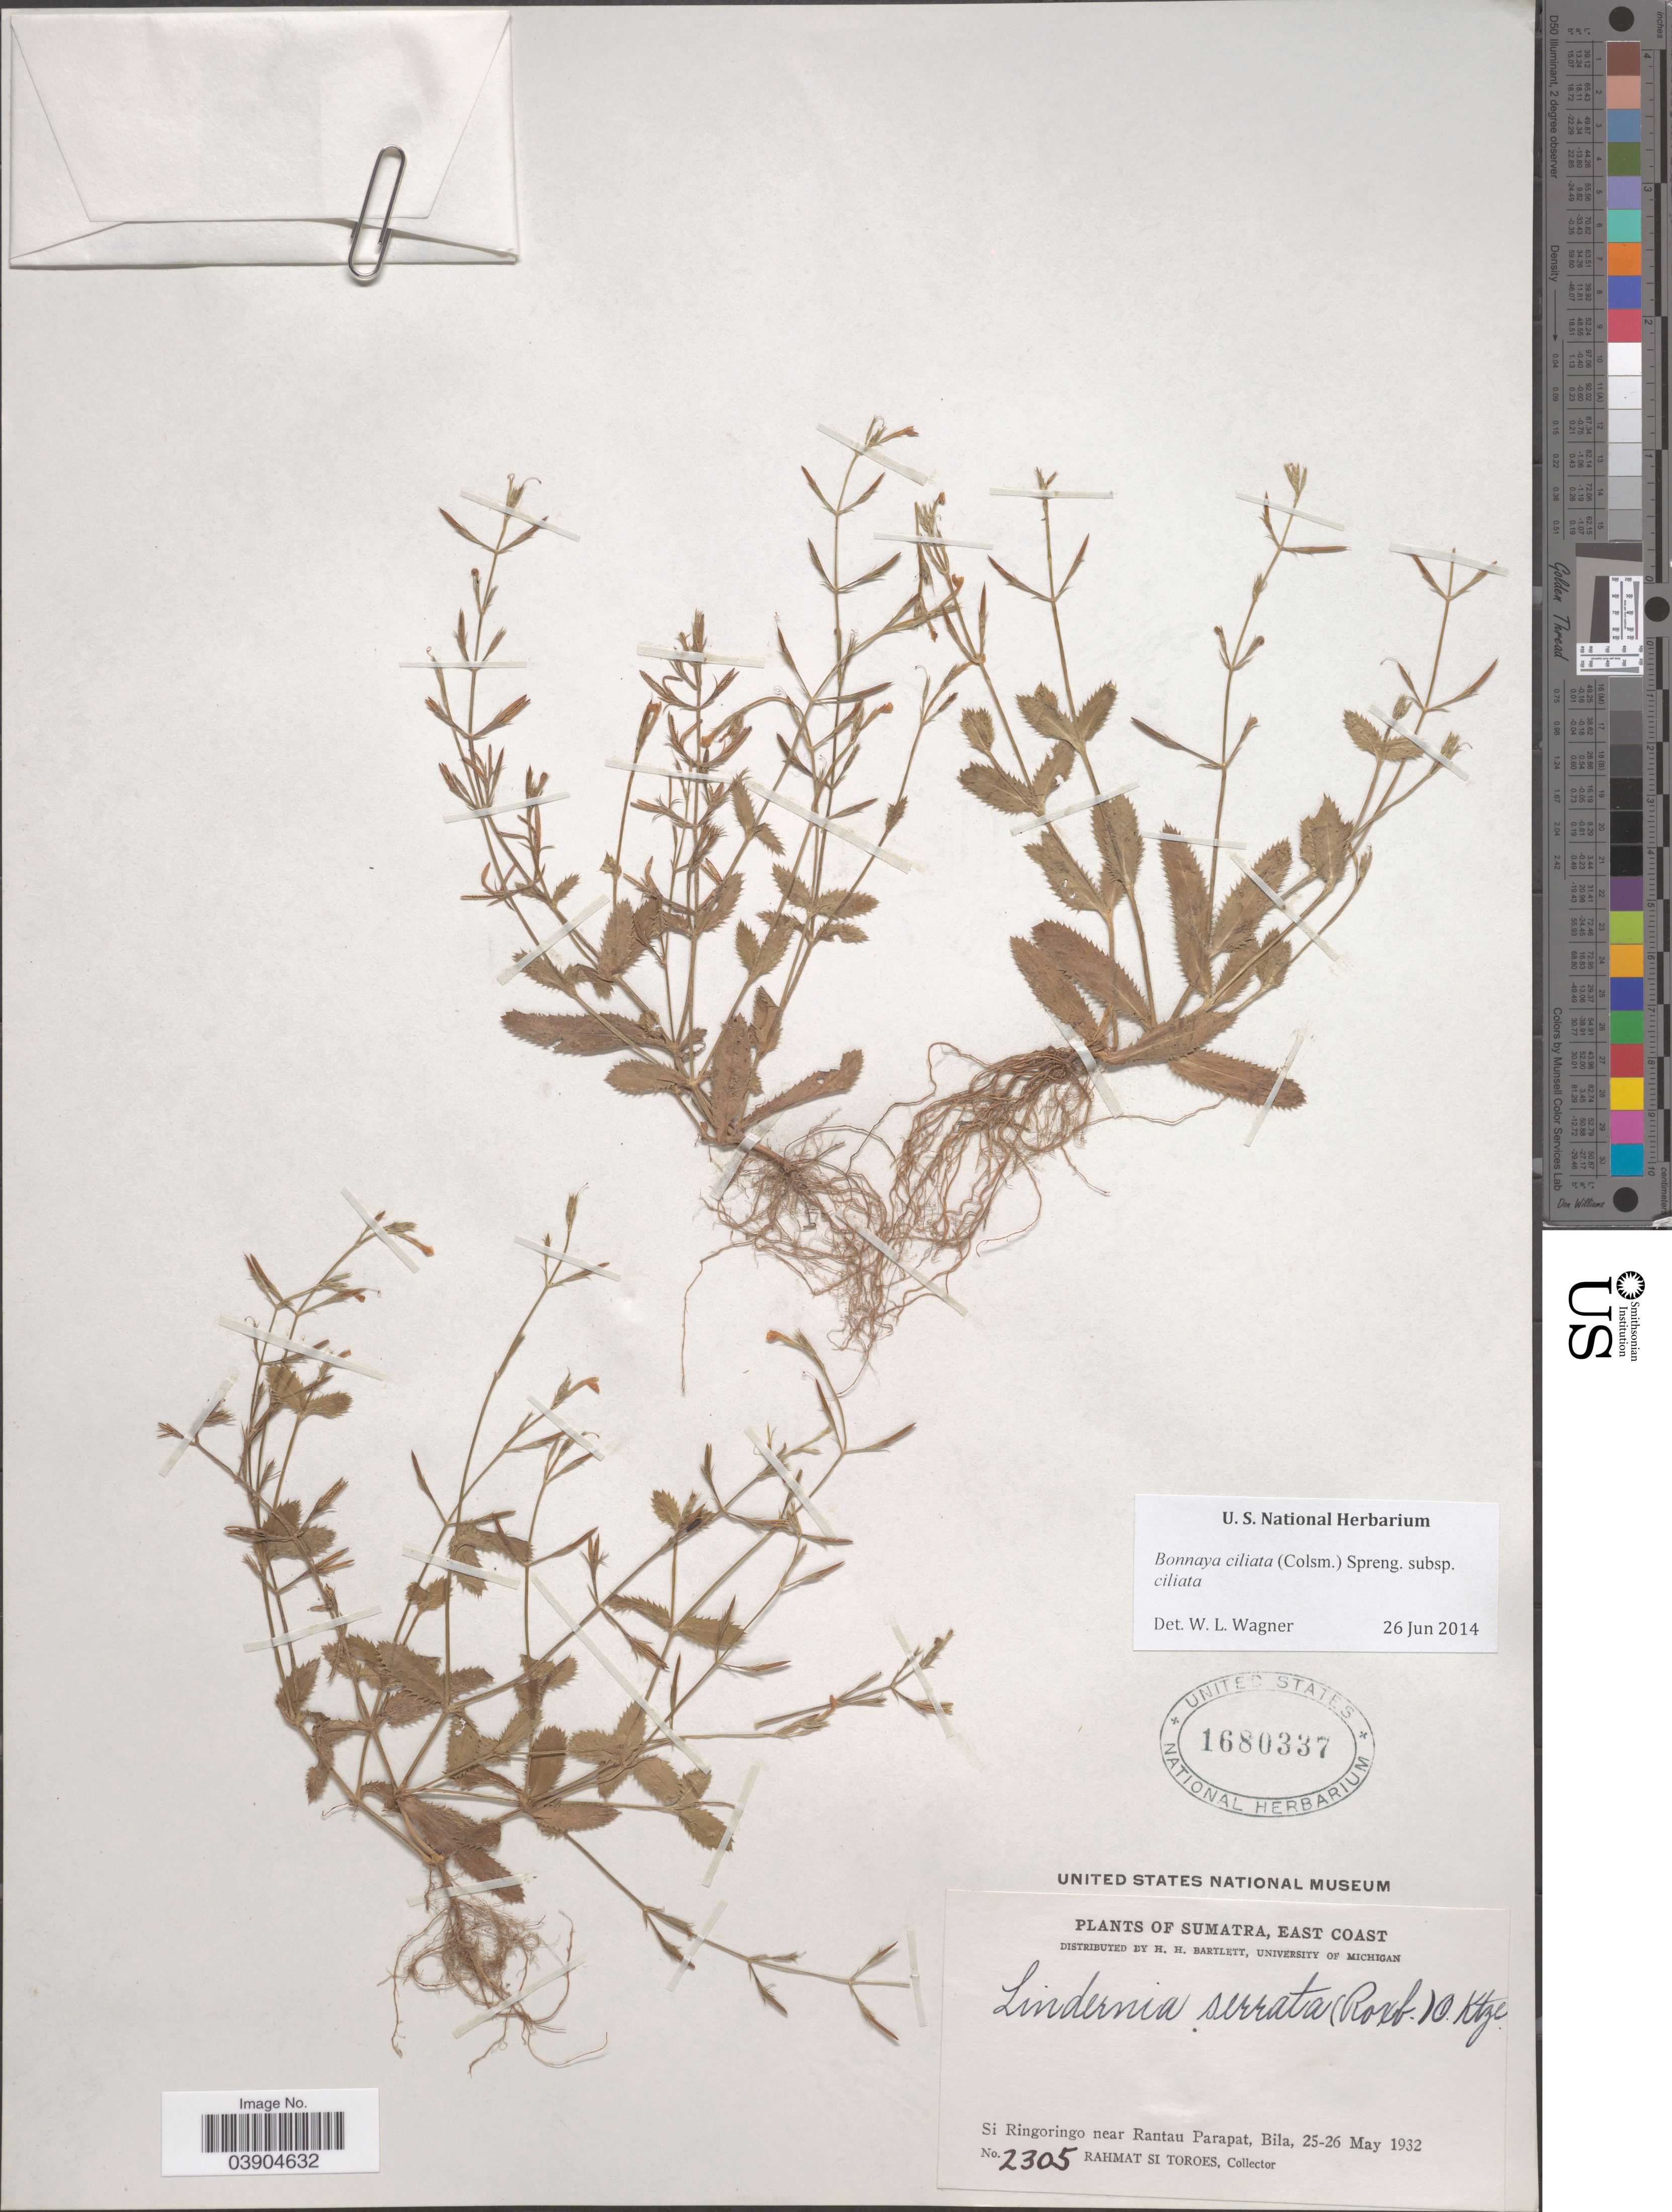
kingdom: Plantae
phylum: Tracheophyta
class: Magnoliopsida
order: Lamiales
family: Linderniaceae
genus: Lindernia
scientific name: Lindernia ciliata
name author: (Colsm.) Pennell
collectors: Rahmat Si Boeea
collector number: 2305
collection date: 1932-05-25/1932-05-26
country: Indonesia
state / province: Sumatra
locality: East Coast. Si Ringoringo near Rantau Parapat, Bila.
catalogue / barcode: US 1680337